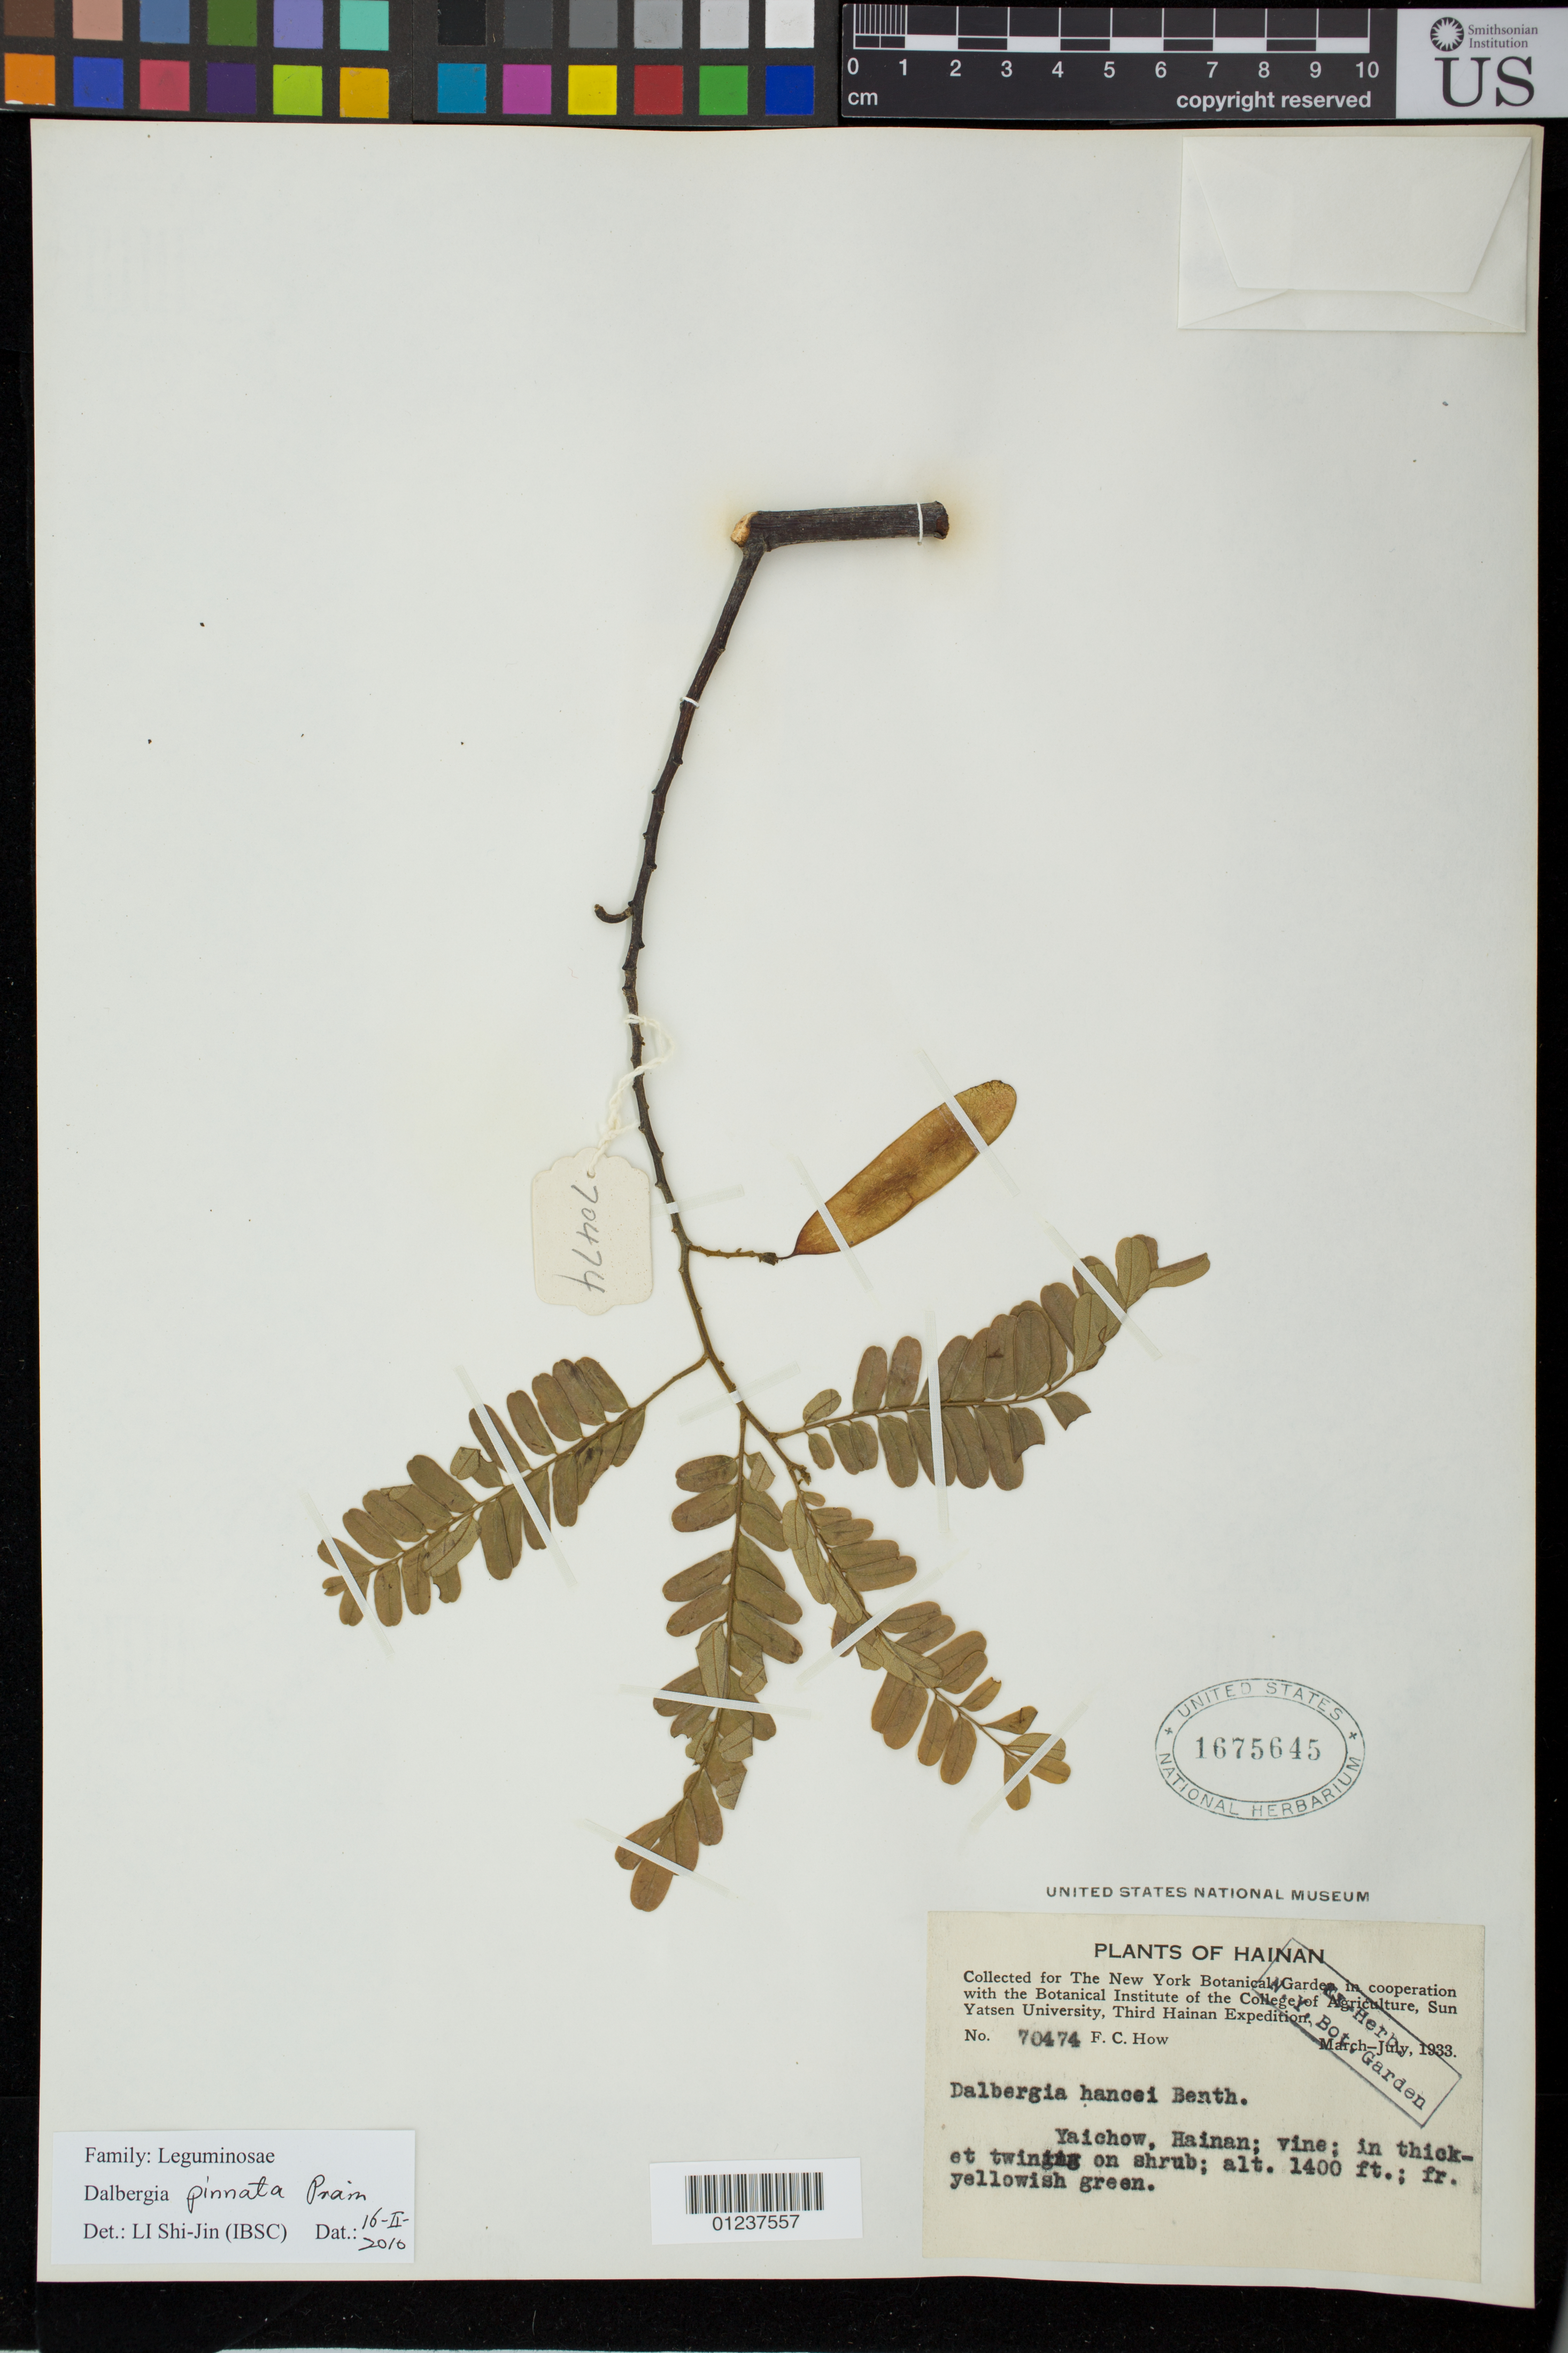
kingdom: Plantae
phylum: Tracheophyta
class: Magnoliopsida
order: Fabales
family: Fabaceae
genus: Dalbergia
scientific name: Dalbergia pinnata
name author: (Lour.) Prain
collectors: F. C. How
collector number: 70474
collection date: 1933-03/1933-07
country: China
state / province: Hainan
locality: Yaichow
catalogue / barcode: US 1675645